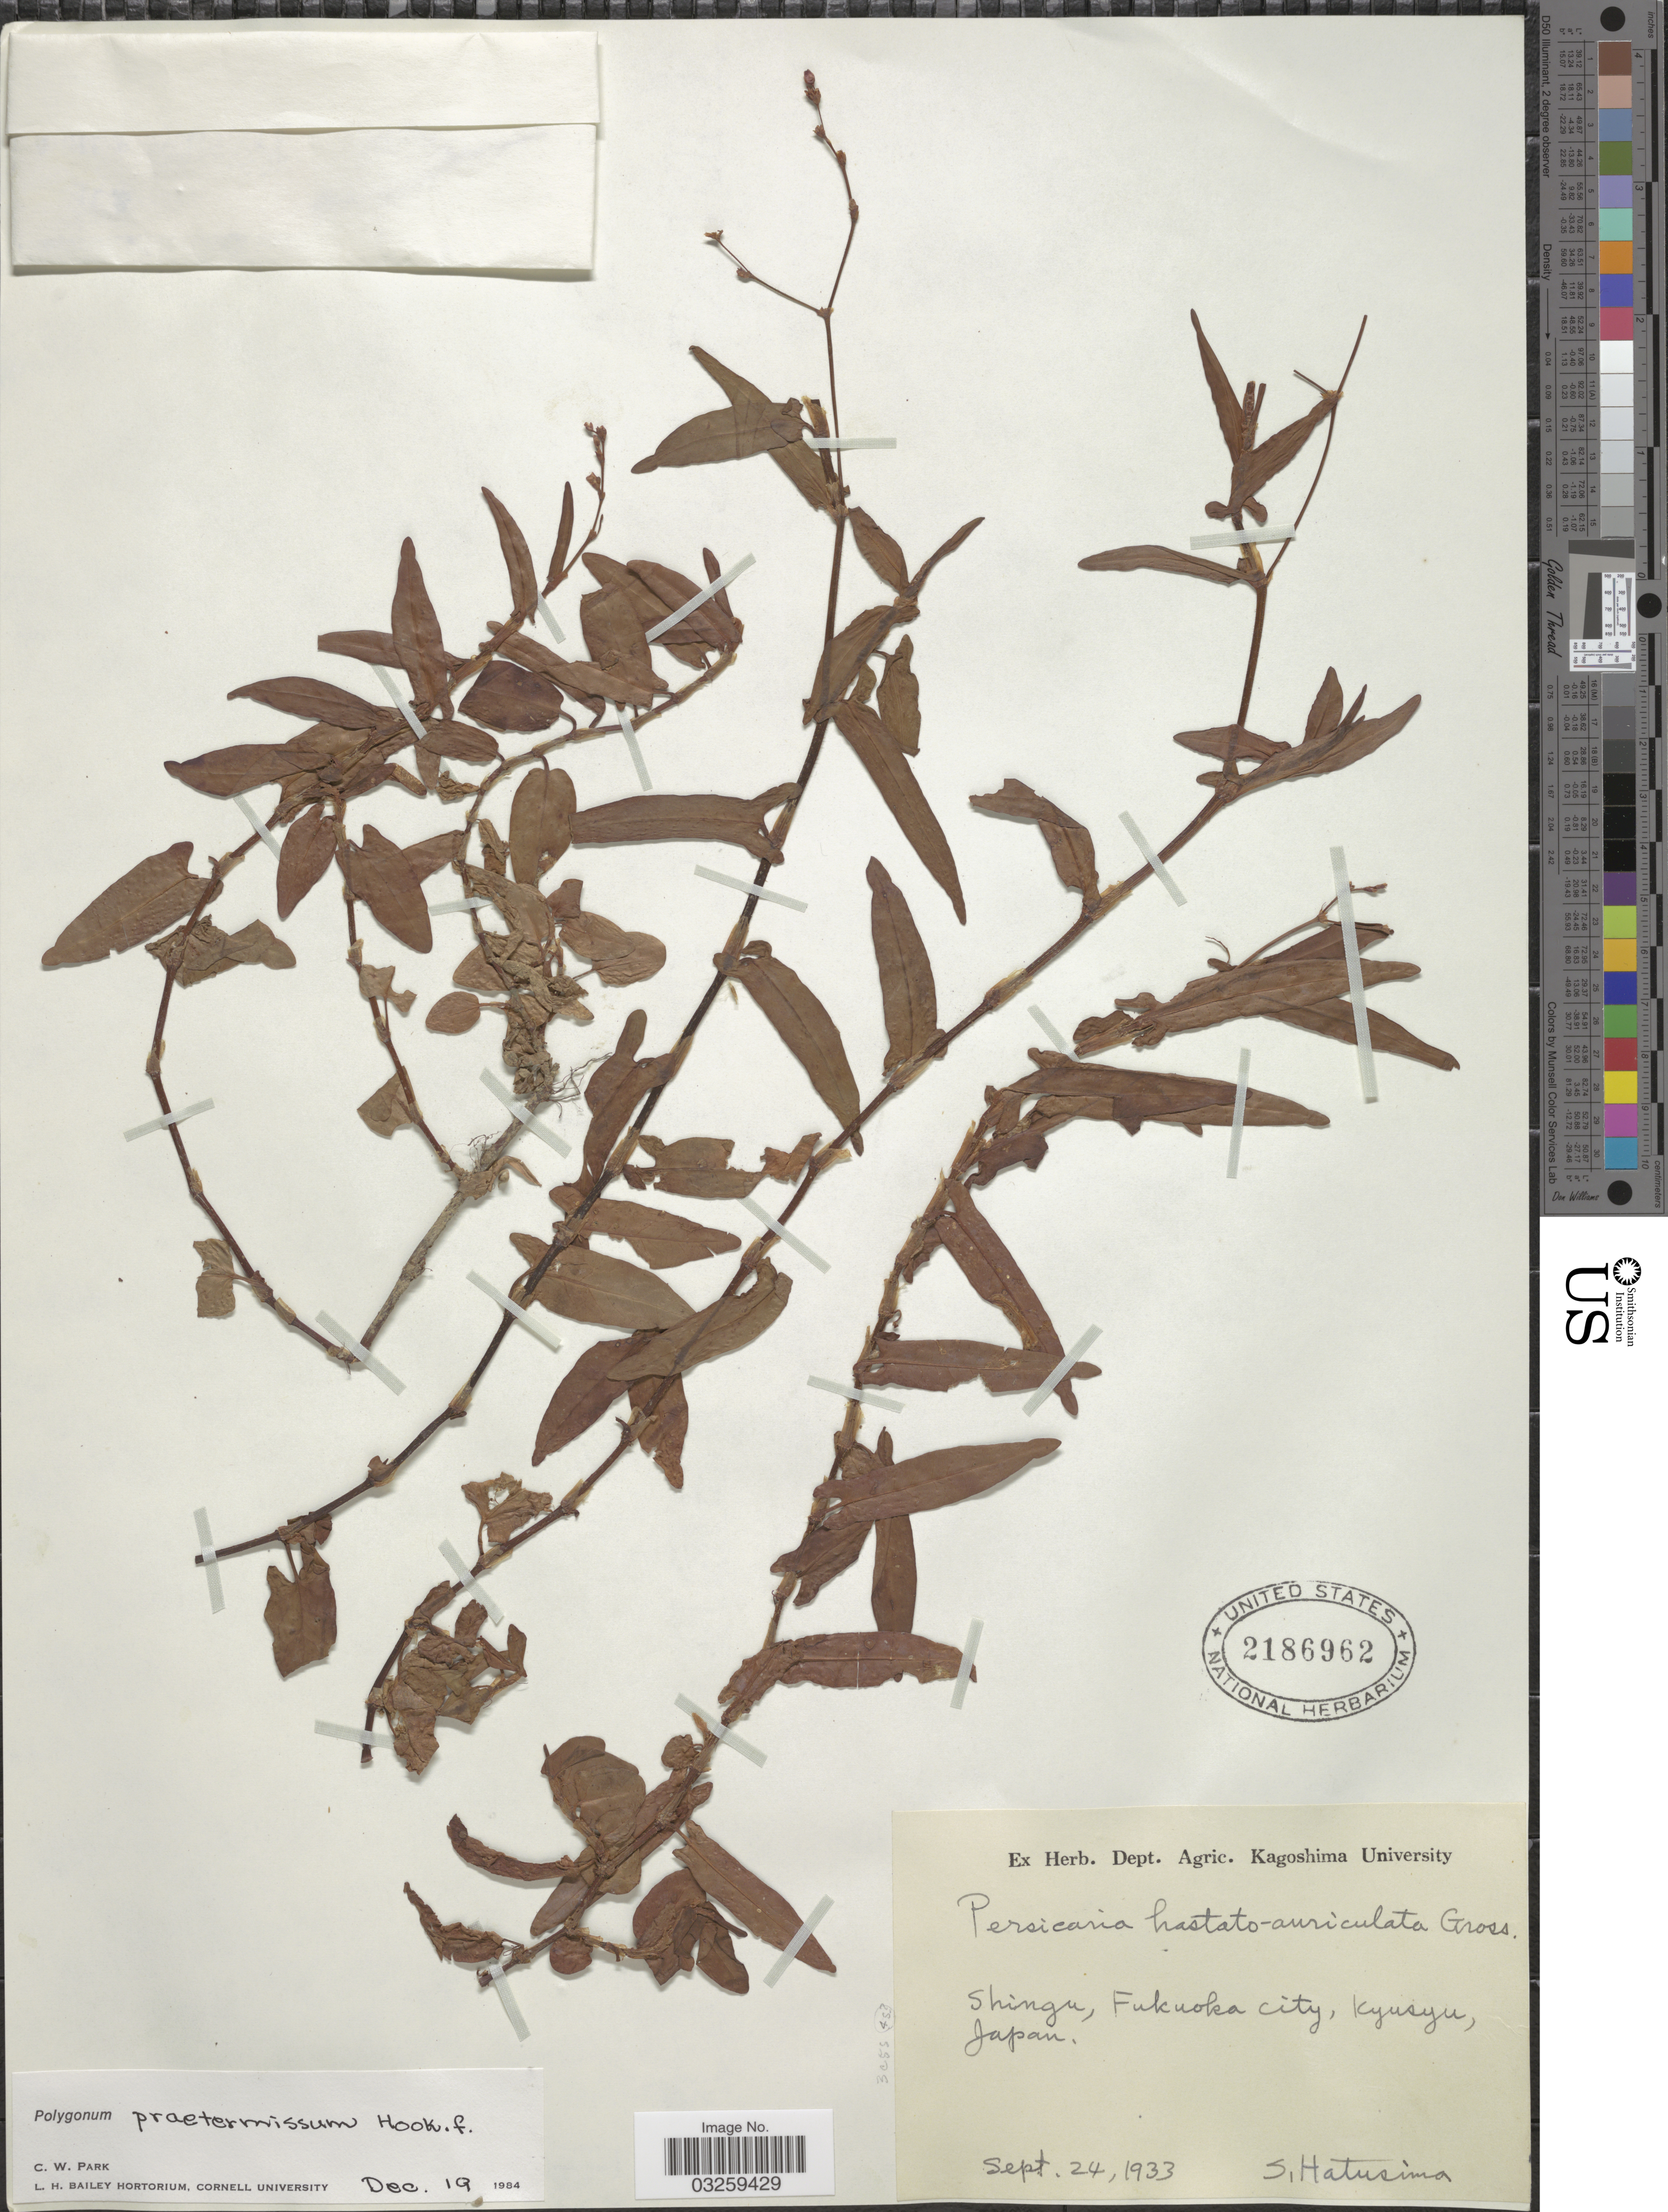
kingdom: Plantae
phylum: Tracheophyta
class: Magnoliopsida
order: Caryophyllales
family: Polygonaceae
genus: Polygonum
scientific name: Polygonum praetermissum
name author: Hook. f.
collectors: S. Hatusima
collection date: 1933-09-24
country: Japan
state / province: Hukuoka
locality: Shingu, Fukuoka City, Kyusyu.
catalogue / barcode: US 2186962